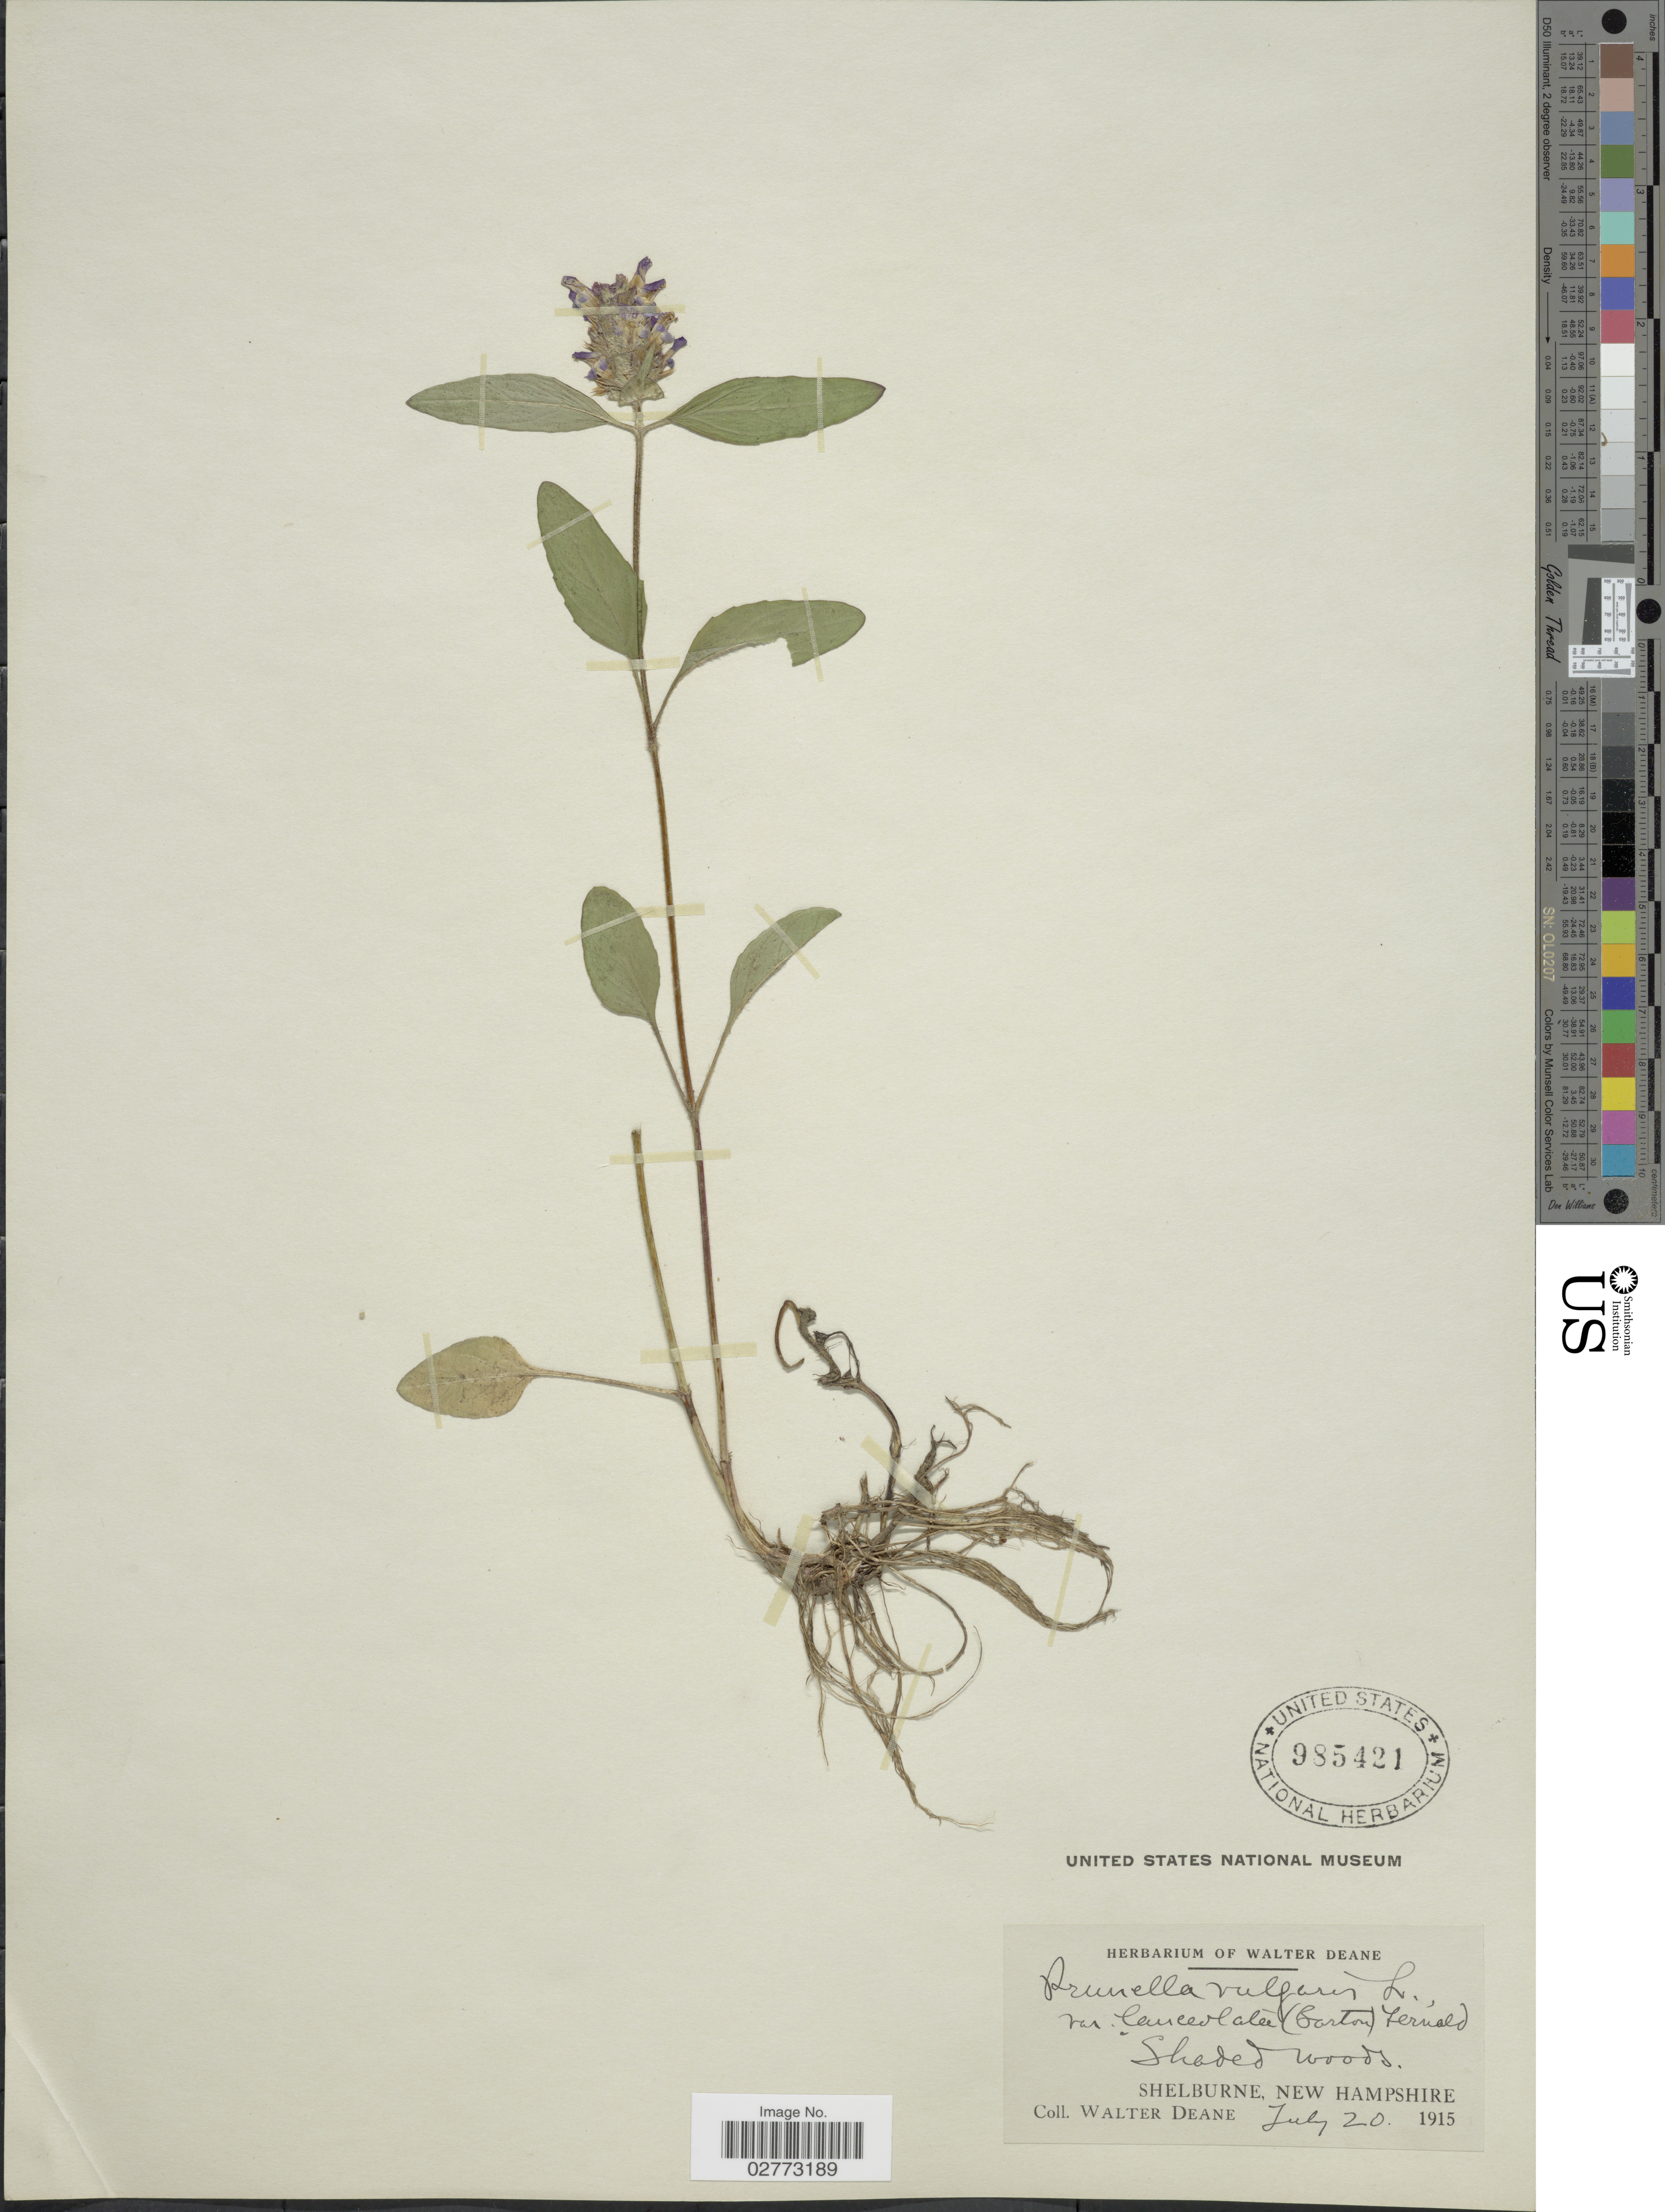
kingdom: Plantae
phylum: Tracheophyta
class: Magnoliopsida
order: Lamiales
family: Lamiaceae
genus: Prunella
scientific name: Prunella vulgaris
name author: L.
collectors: W. Deane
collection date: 1915-07-20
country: United States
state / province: New Hampshire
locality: Shelburne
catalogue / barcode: US 985421